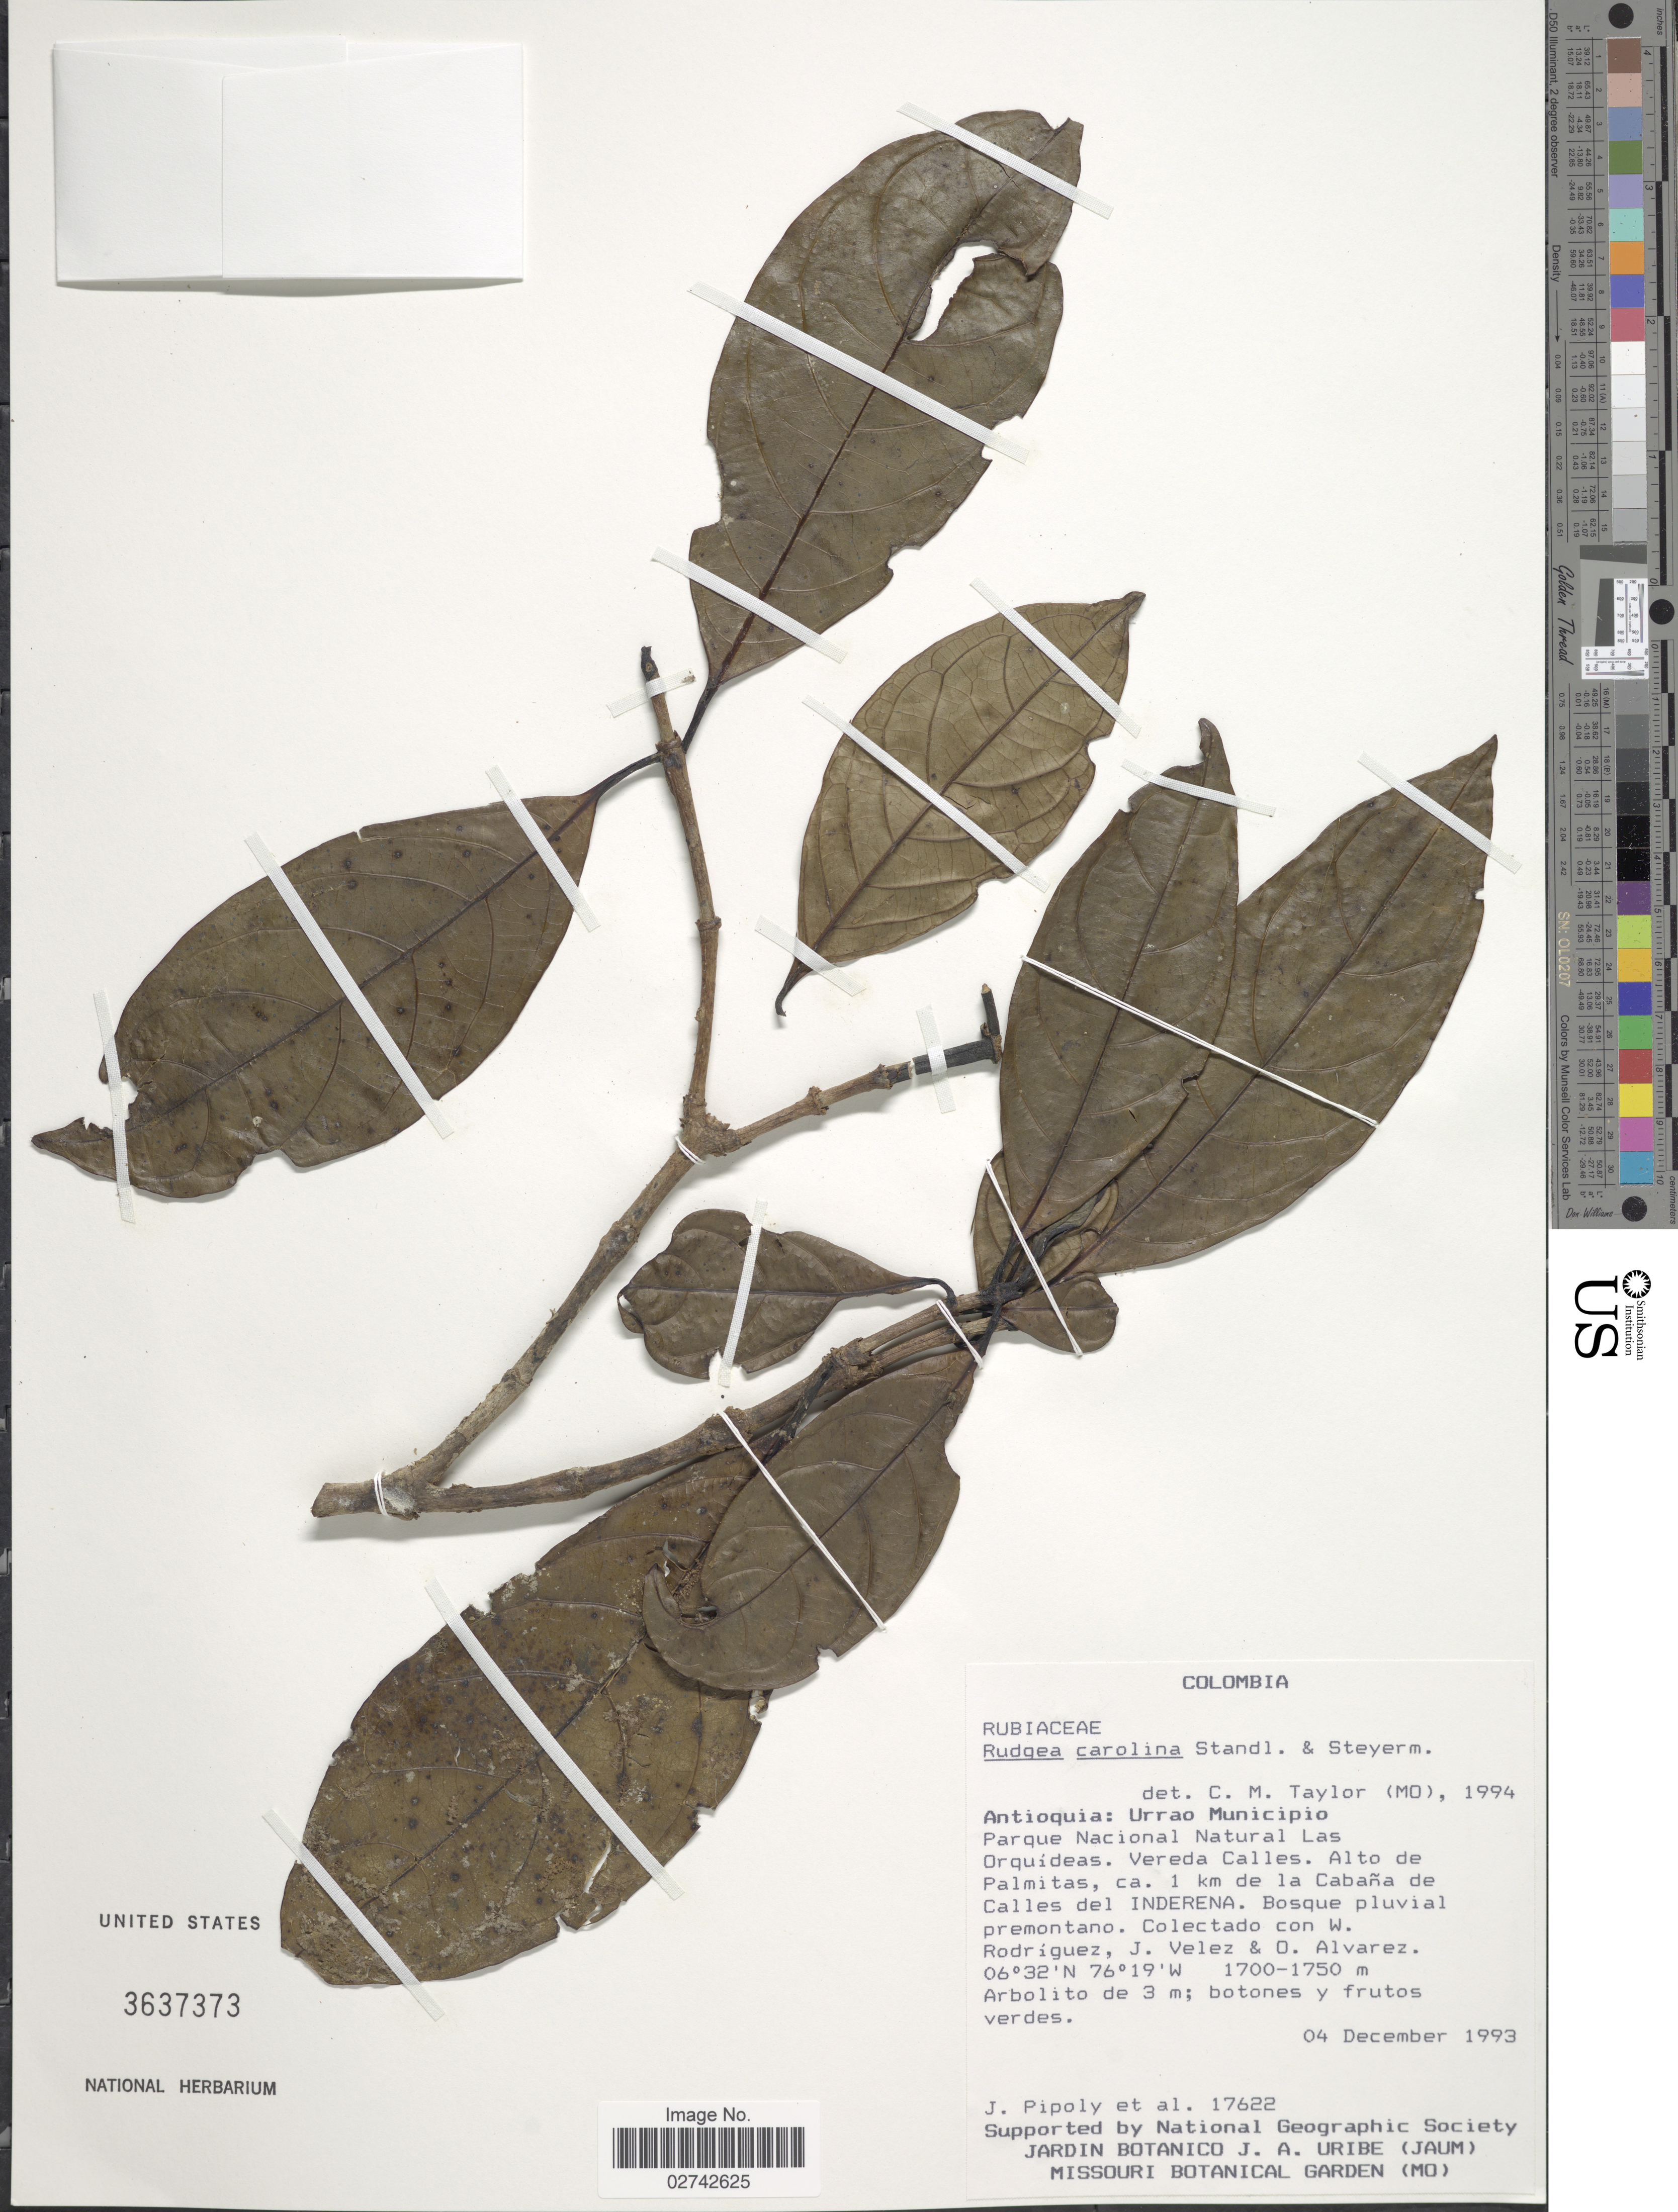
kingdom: Plantae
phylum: Tracheophyta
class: Magnoliopsida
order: Gentianales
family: Rubiaceae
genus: Rudgea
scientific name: Rudgea carolina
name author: Standl. & Steyerm.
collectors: J. J. Pipoly & et al.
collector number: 17622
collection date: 1993-12-04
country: Colombia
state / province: Antioquia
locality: Antioquia: Urrao Municipio, Parque Nacinal Natural Las Orquideas, Vereda Calles, Alto de Palmitas, 1 km de la Cabana de Callas del Inderena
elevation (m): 1700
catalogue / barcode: US 3637373